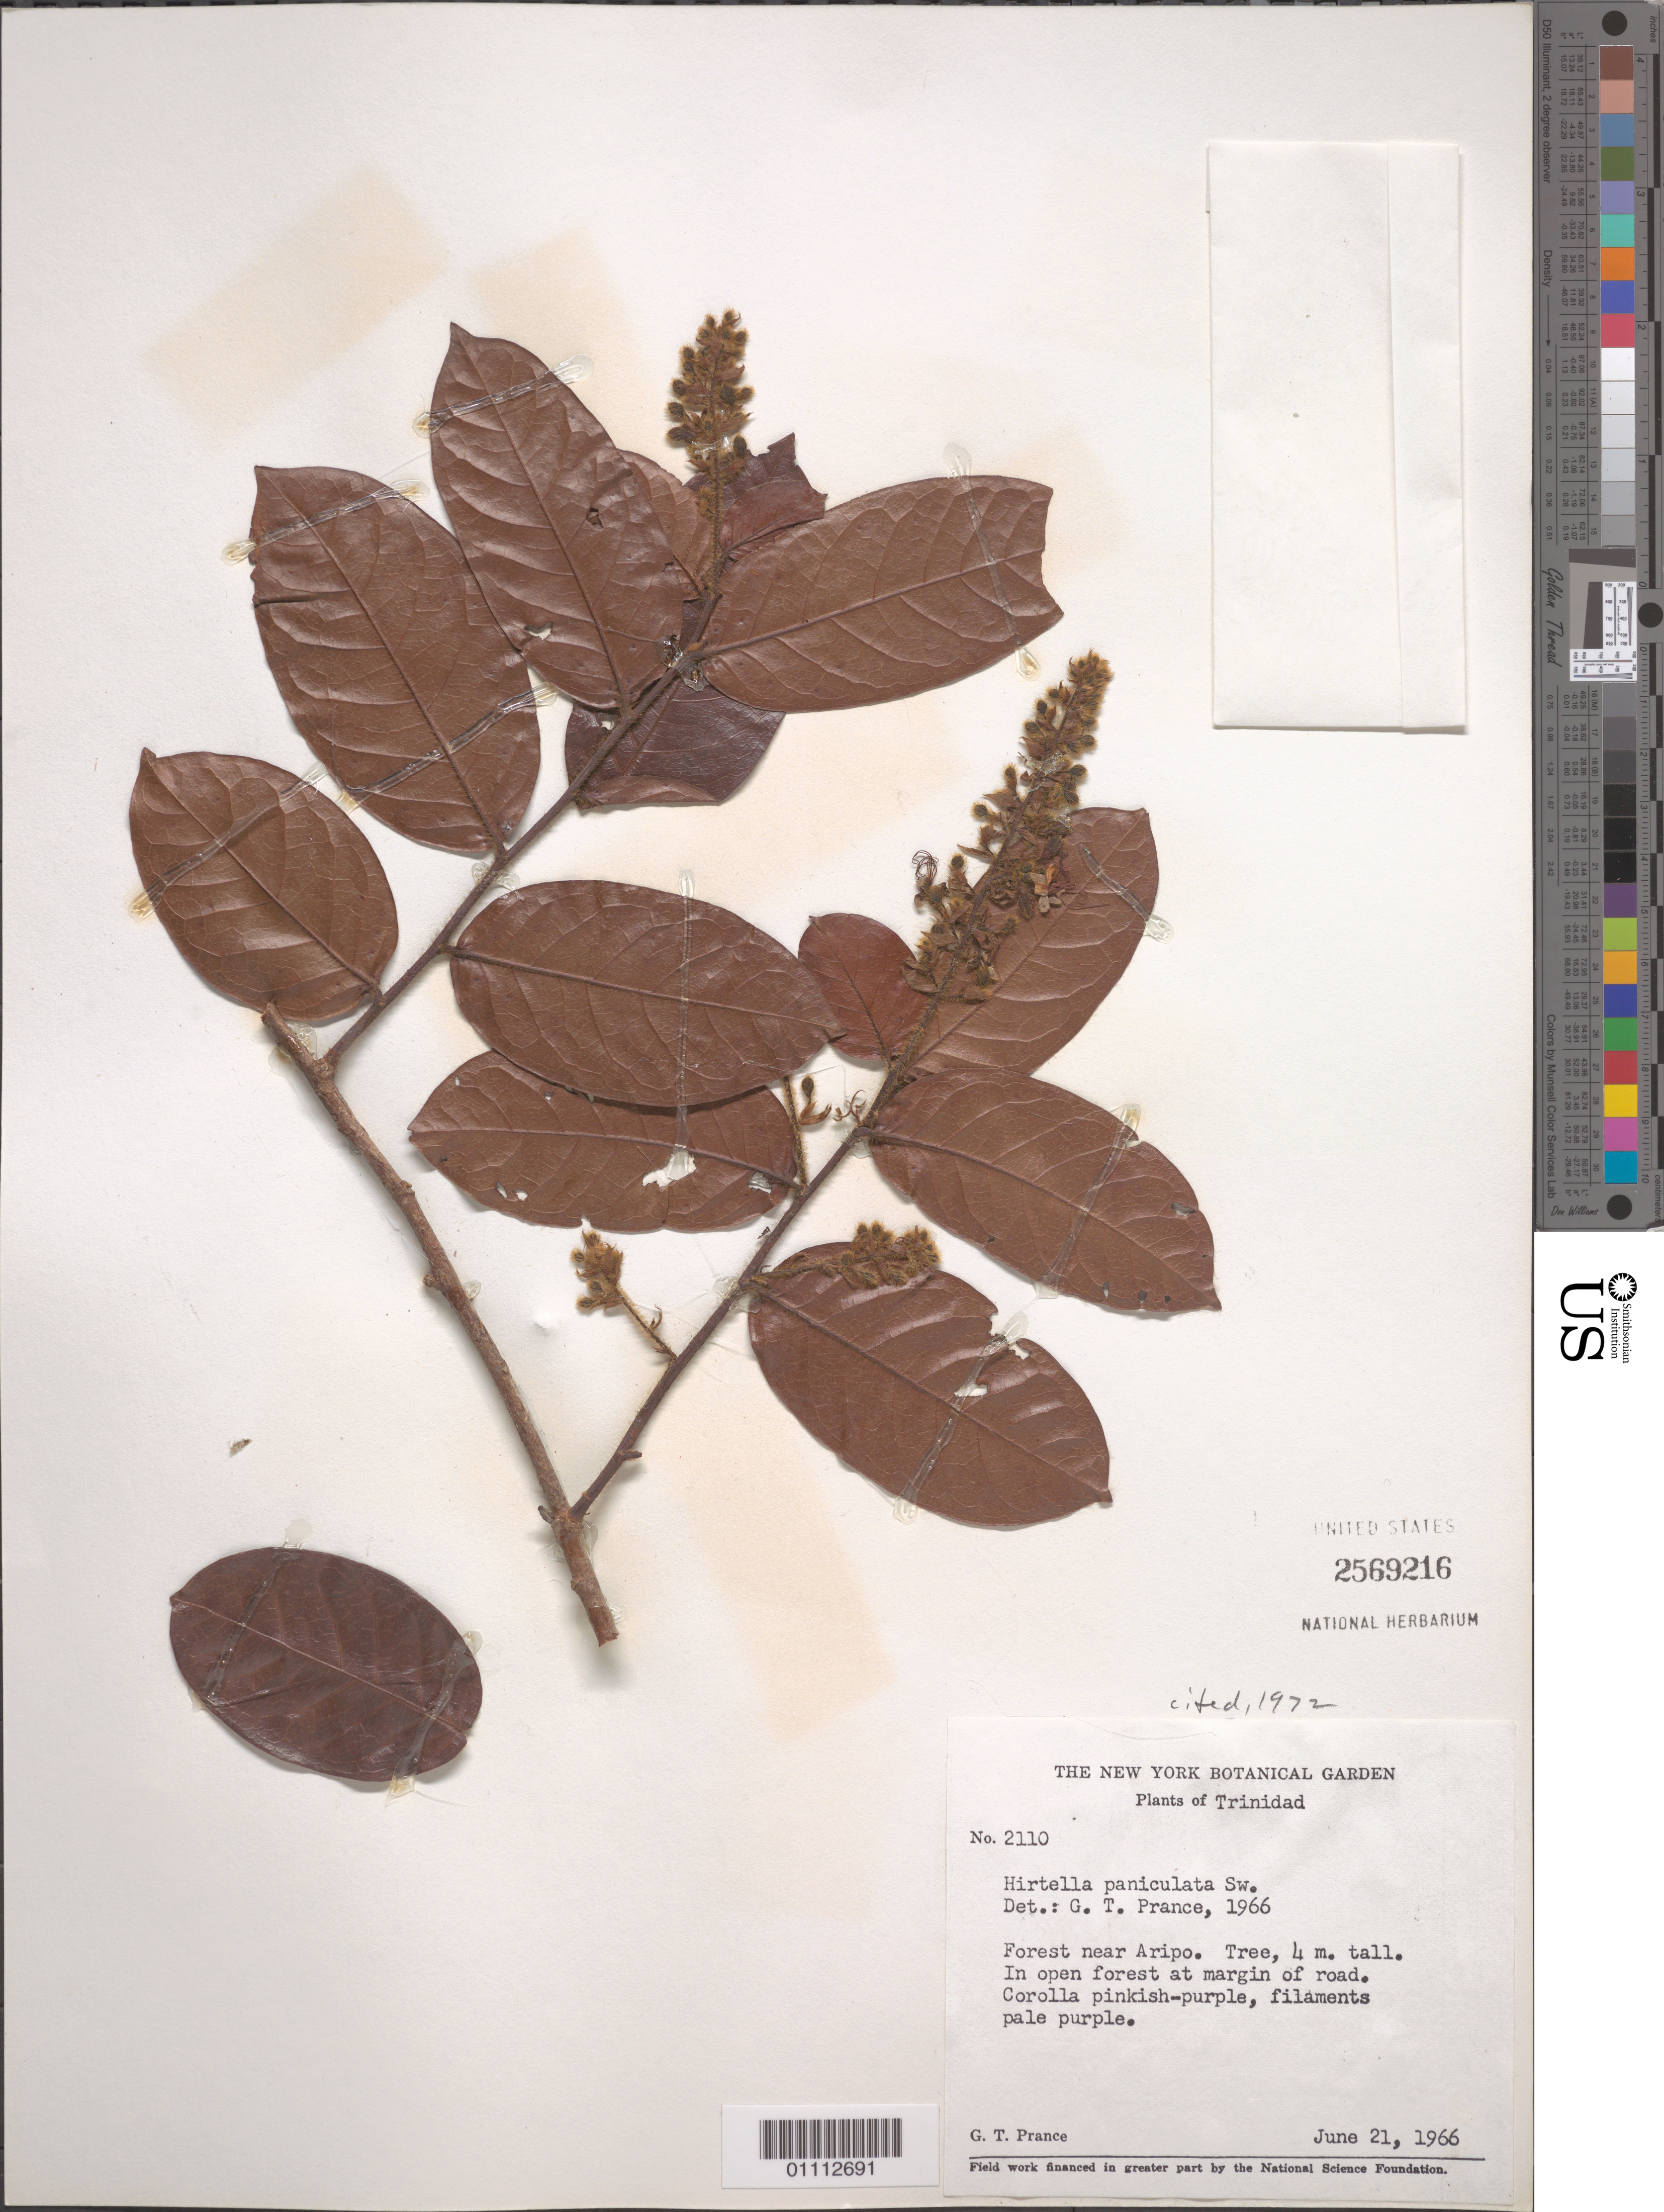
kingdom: Plantae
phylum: Tracheophyta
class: Magnoliopsida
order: Malpighiales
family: Chrysobalanaceae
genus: Hirtella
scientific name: Hirtella paniculata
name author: Sw.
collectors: G. T. Prance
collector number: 2110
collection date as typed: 21 Jun 1966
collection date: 1966-06-21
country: Trinidad and Tobago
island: Trinidad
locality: Forest Aripo. In open forest at margin of road.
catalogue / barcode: US 2569216